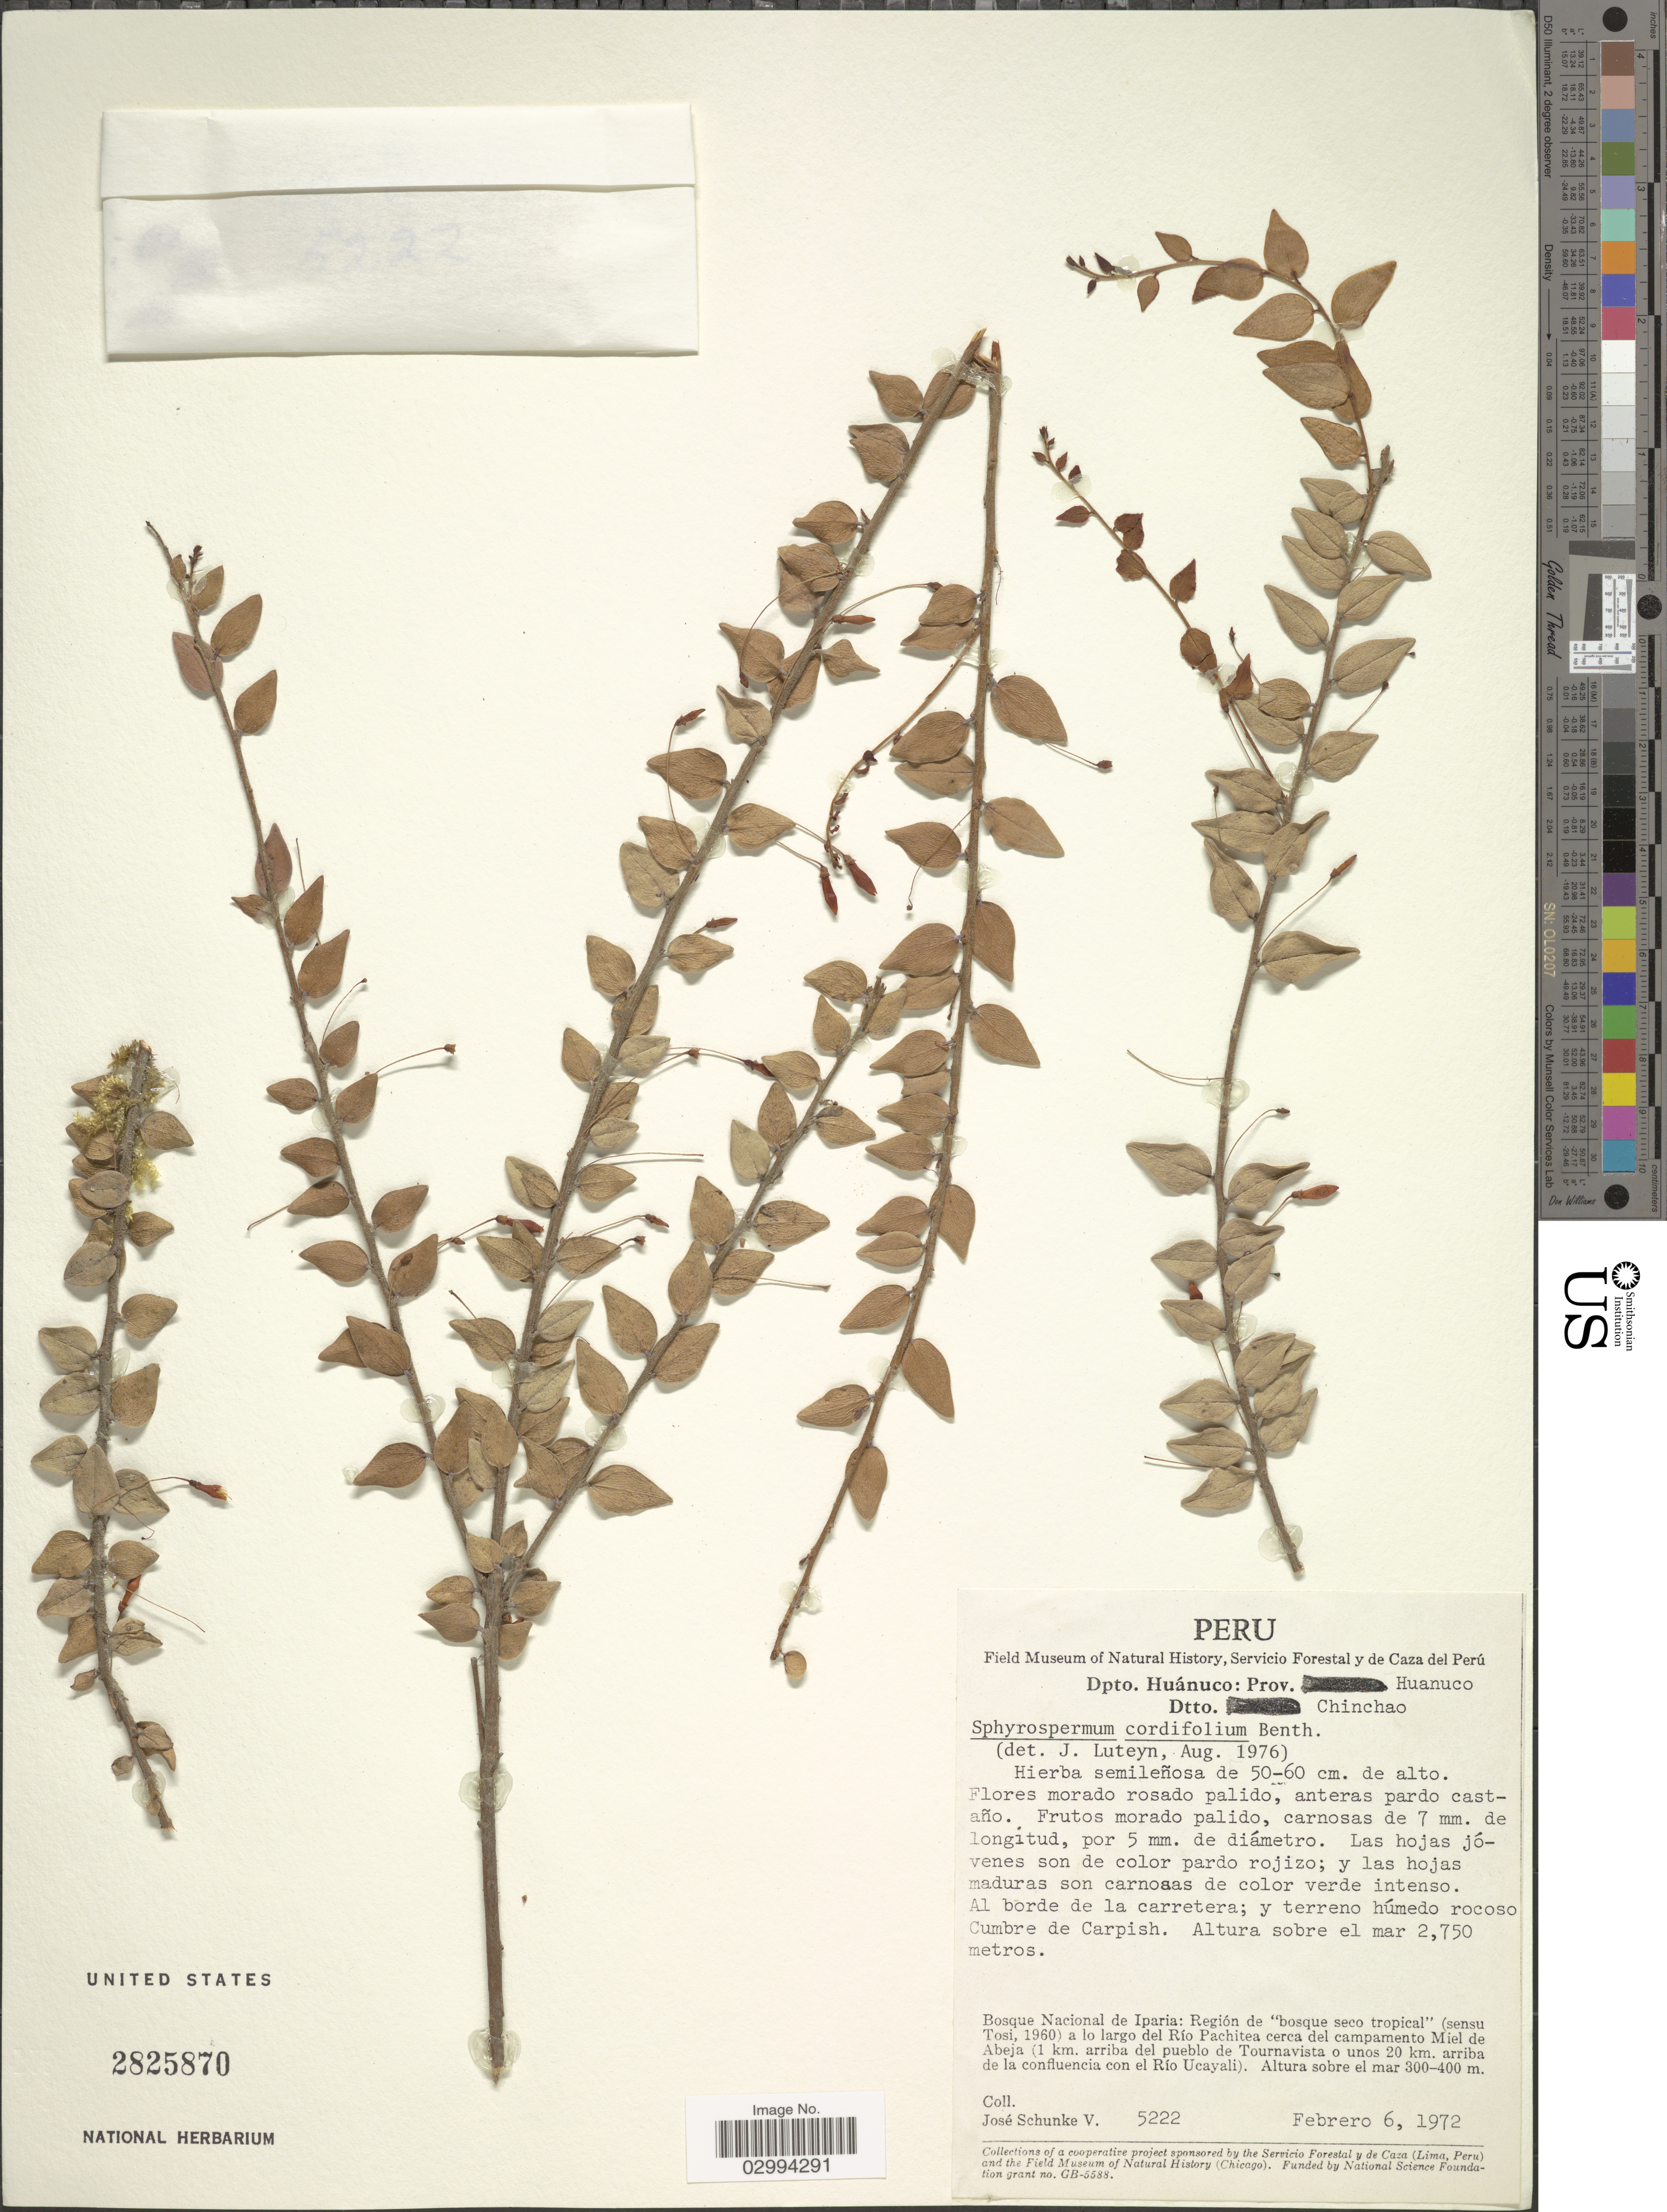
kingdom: Plantae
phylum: Tracheophyta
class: Magnoliopsida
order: Ericales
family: Ericaceae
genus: Sphyrospermum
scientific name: Sphyrospermum cordifolium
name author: Benth.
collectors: J. Schunke Vigo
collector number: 5222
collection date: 1972-02-06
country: Peru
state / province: Huánuco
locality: Dpto. Huánuco: Prov. Huanuco, Dtto. Chinchao. Al borde de la carretera; y terreno húmedo rocoso Cumbre de Carpish. Bosque Nacional de Iparia: Región de "bosque seco tropical" (sensu Tosi, 1960) a lo largo del Río Pachitea cerca del campamento Miel de Abeja (1 km. arriba del pueblo de Tournavista o unos 20 km. arriba de la confluencia con el Río Ucayali).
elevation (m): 300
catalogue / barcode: US 2825870